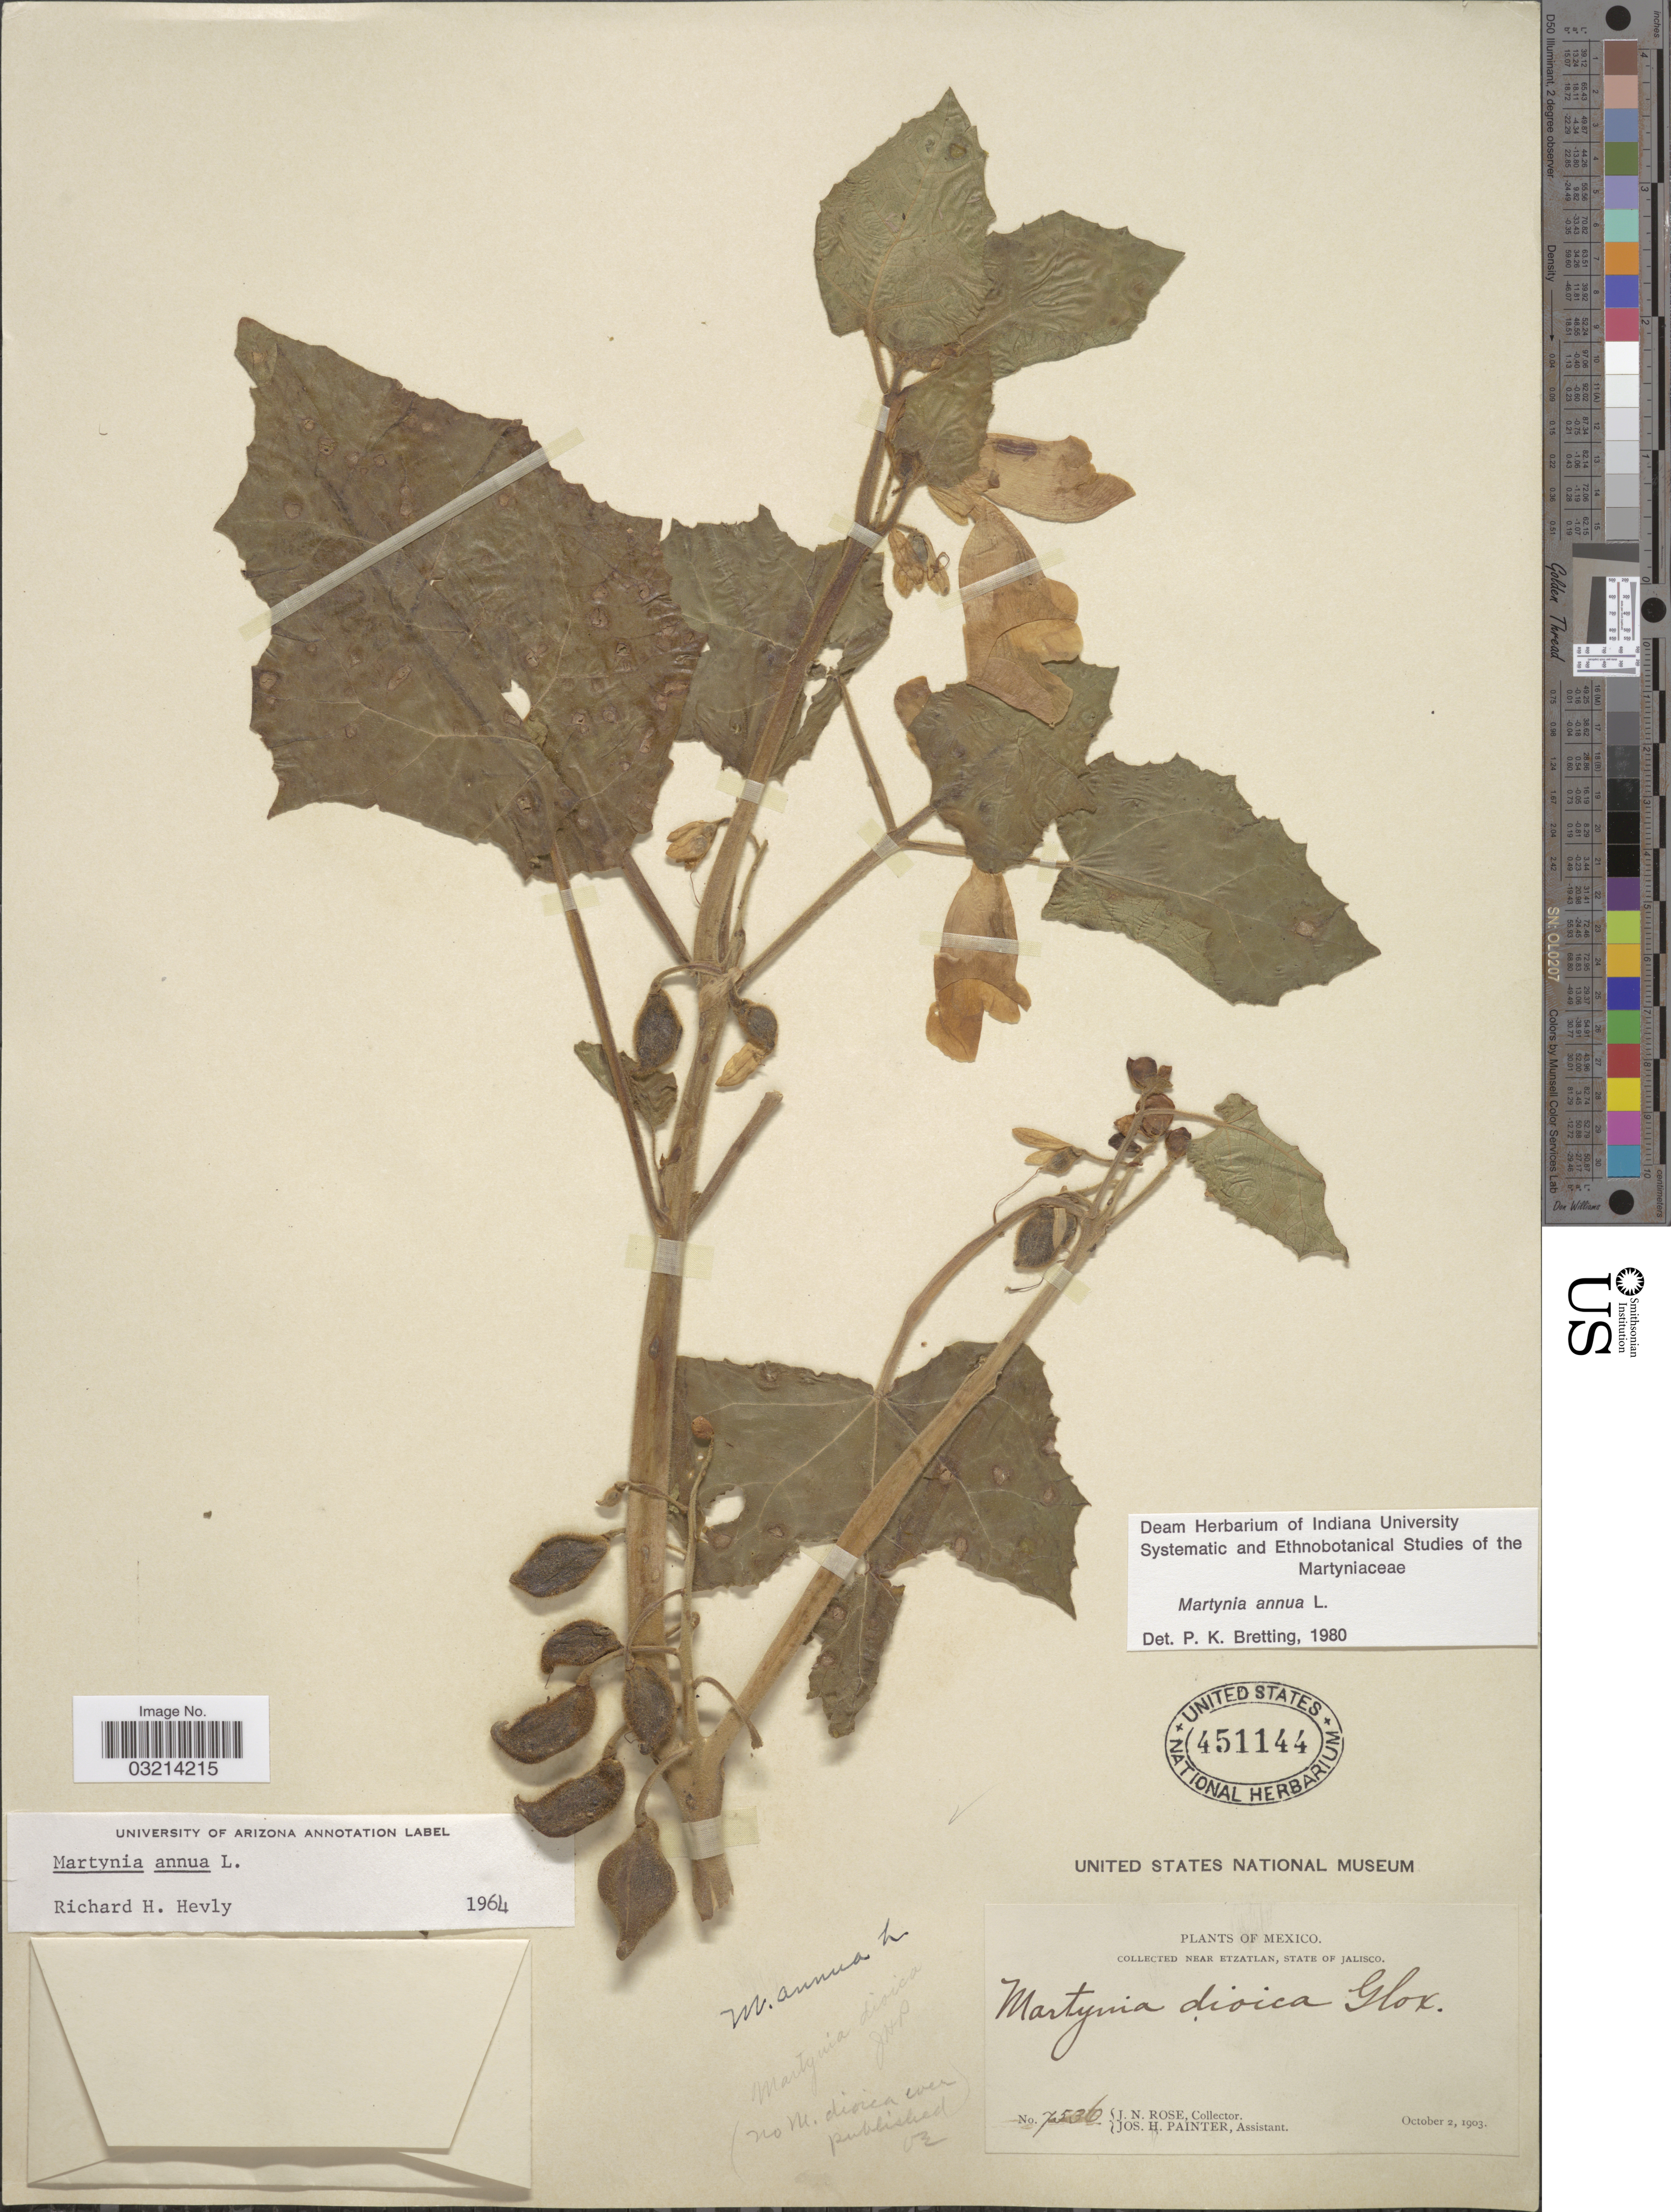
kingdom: Plantae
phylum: Tracheophyta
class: Magnoliopsida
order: Lamiales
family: Martyniaceae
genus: Martynia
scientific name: Martynia annua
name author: L.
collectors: J. N. Rose & J. H. Painter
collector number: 7536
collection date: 1903-10-02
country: Mexico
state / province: Jalisco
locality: Near Etzatlan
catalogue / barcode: US 451144